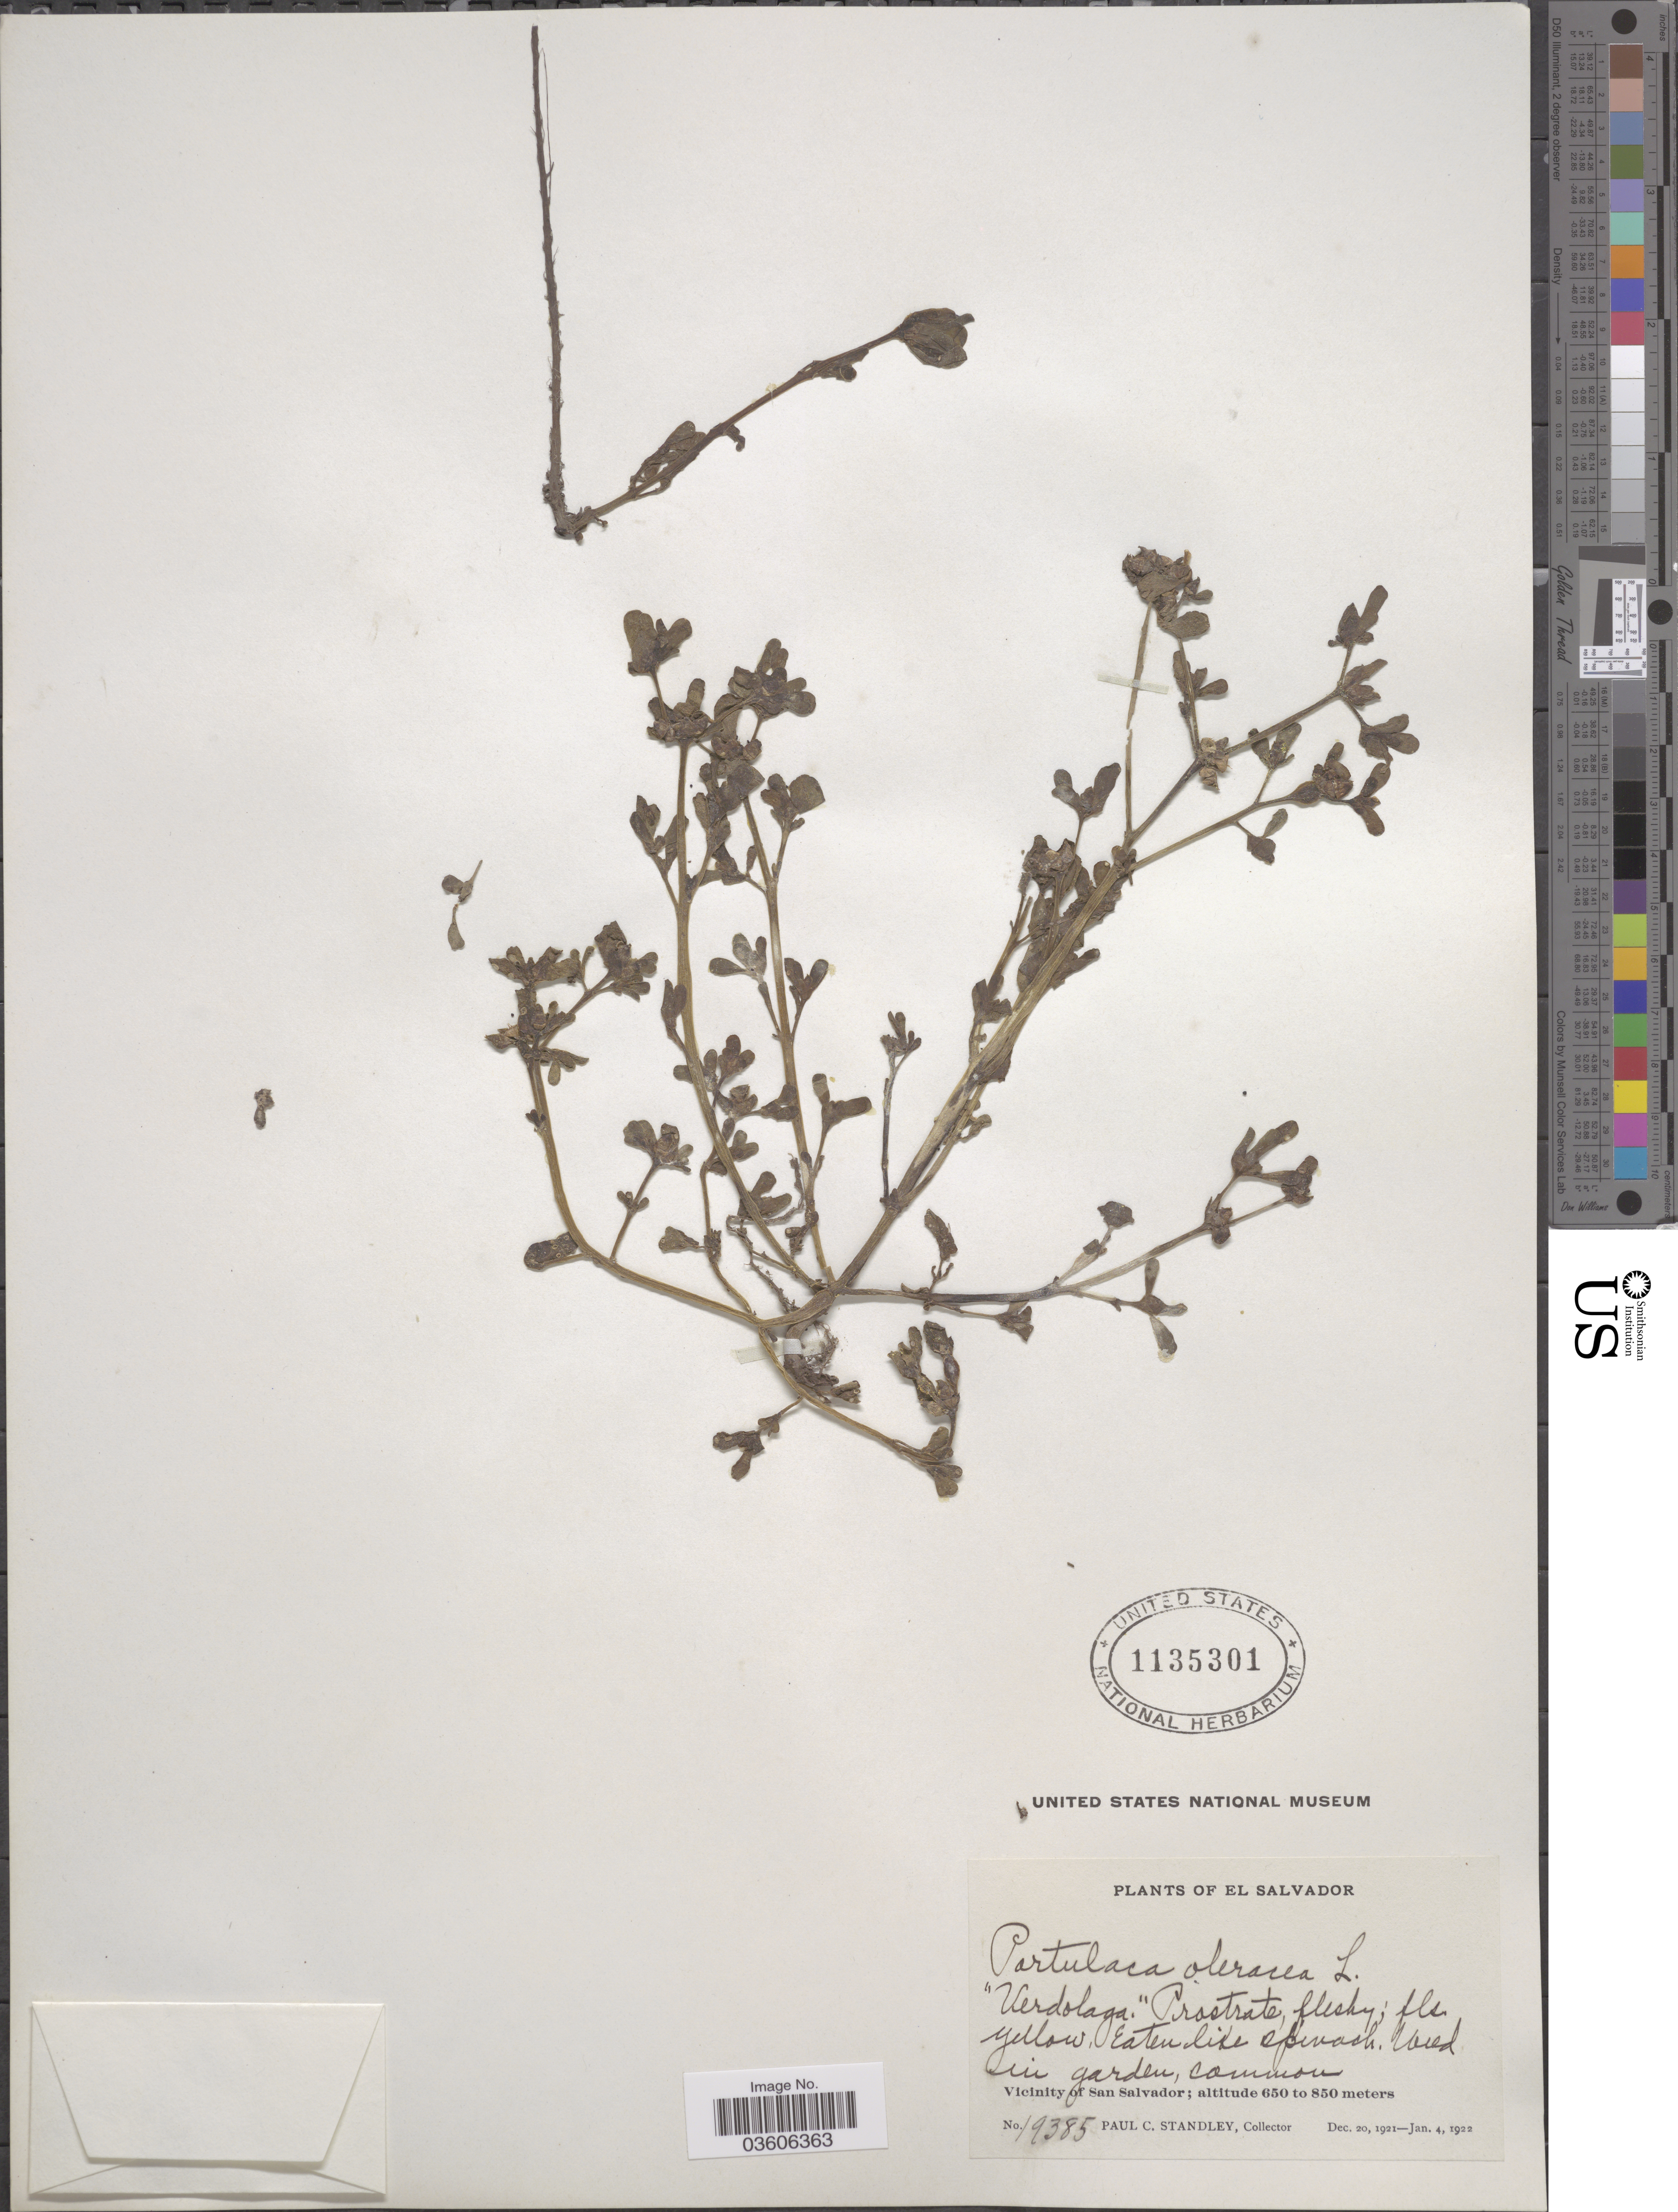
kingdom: Plantae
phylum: Tracheophyta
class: Magnoliopsida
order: Caryophyllales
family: Portulacaceae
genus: Portulaca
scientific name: Portulaca oleracea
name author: L.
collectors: P. C. Standley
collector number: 19385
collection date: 1921-12-20/1922-01-04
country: El Salvador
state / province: San Salvador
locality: Vicinity of San Salvador.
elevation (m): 650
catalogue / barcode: US 1135301